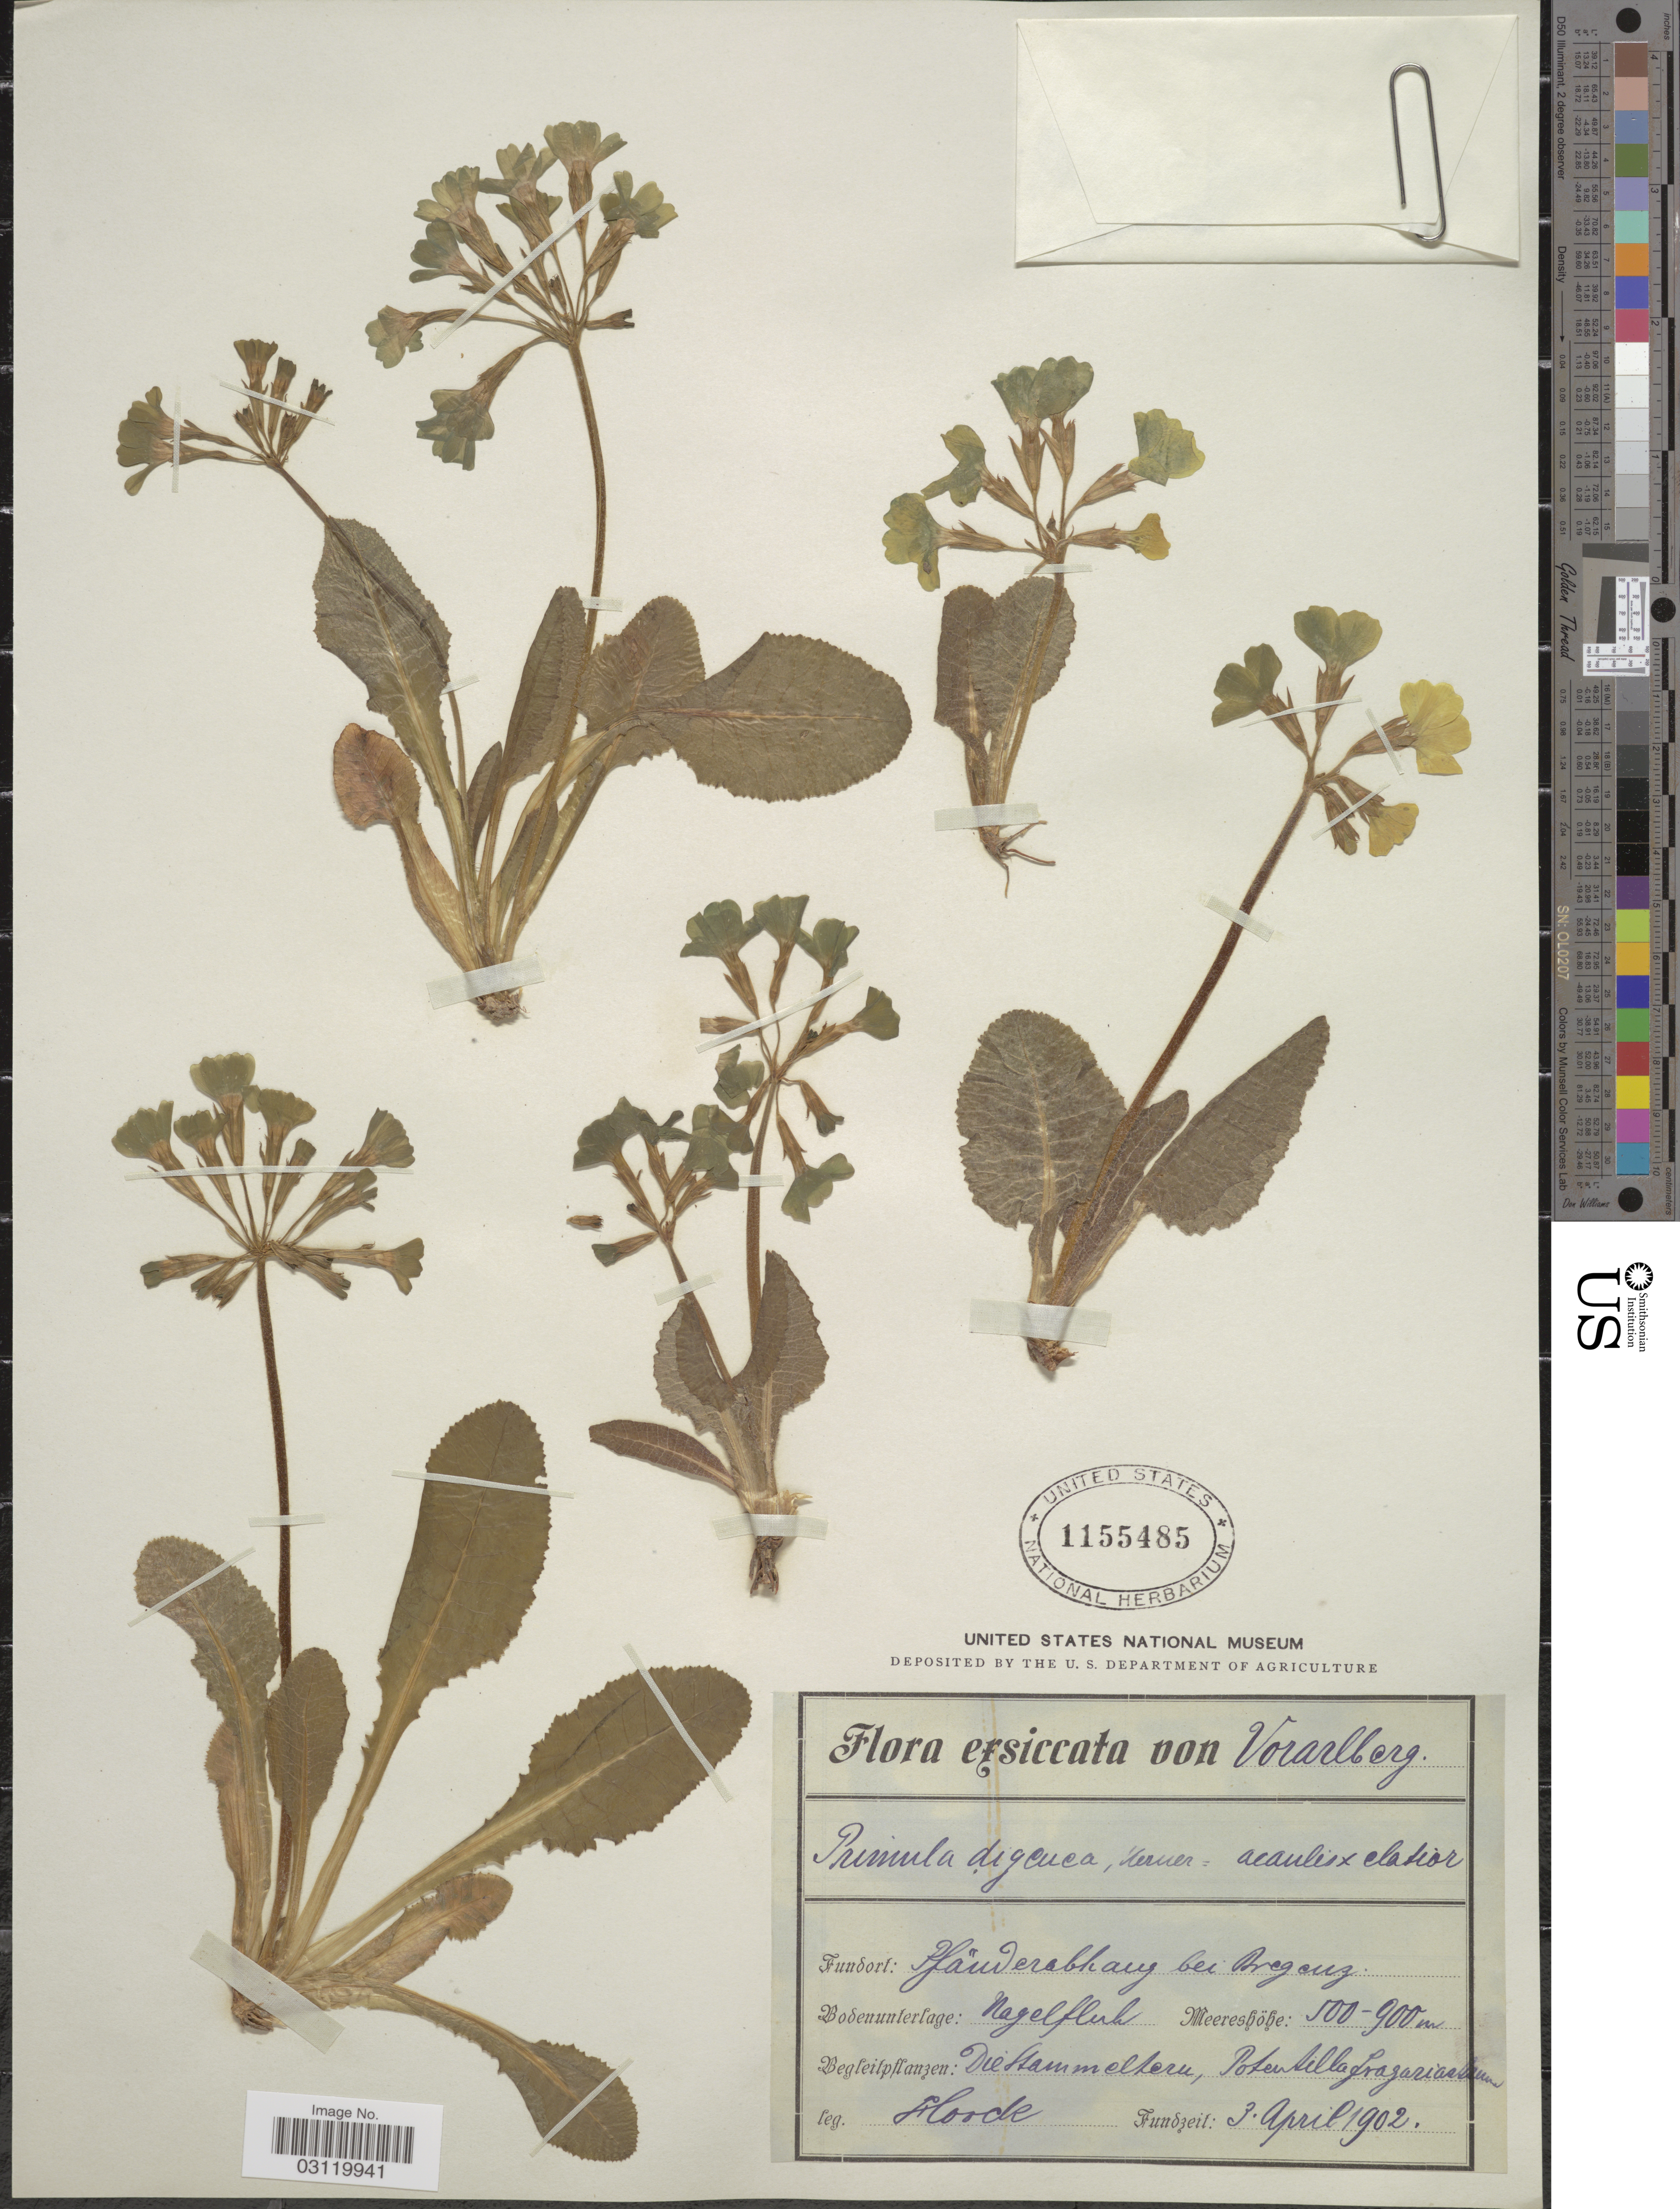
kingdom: Plantae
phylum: Tracheophyta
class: Magnoliopsida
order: Ericales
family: Primulaceae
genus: Primula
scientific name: Primula x digenea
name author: A. Kern.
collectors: Floock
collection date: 1902-04-03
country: Austria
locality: Pfanderabhang bei Bregenz.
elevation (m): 500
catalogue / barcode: US 1155485